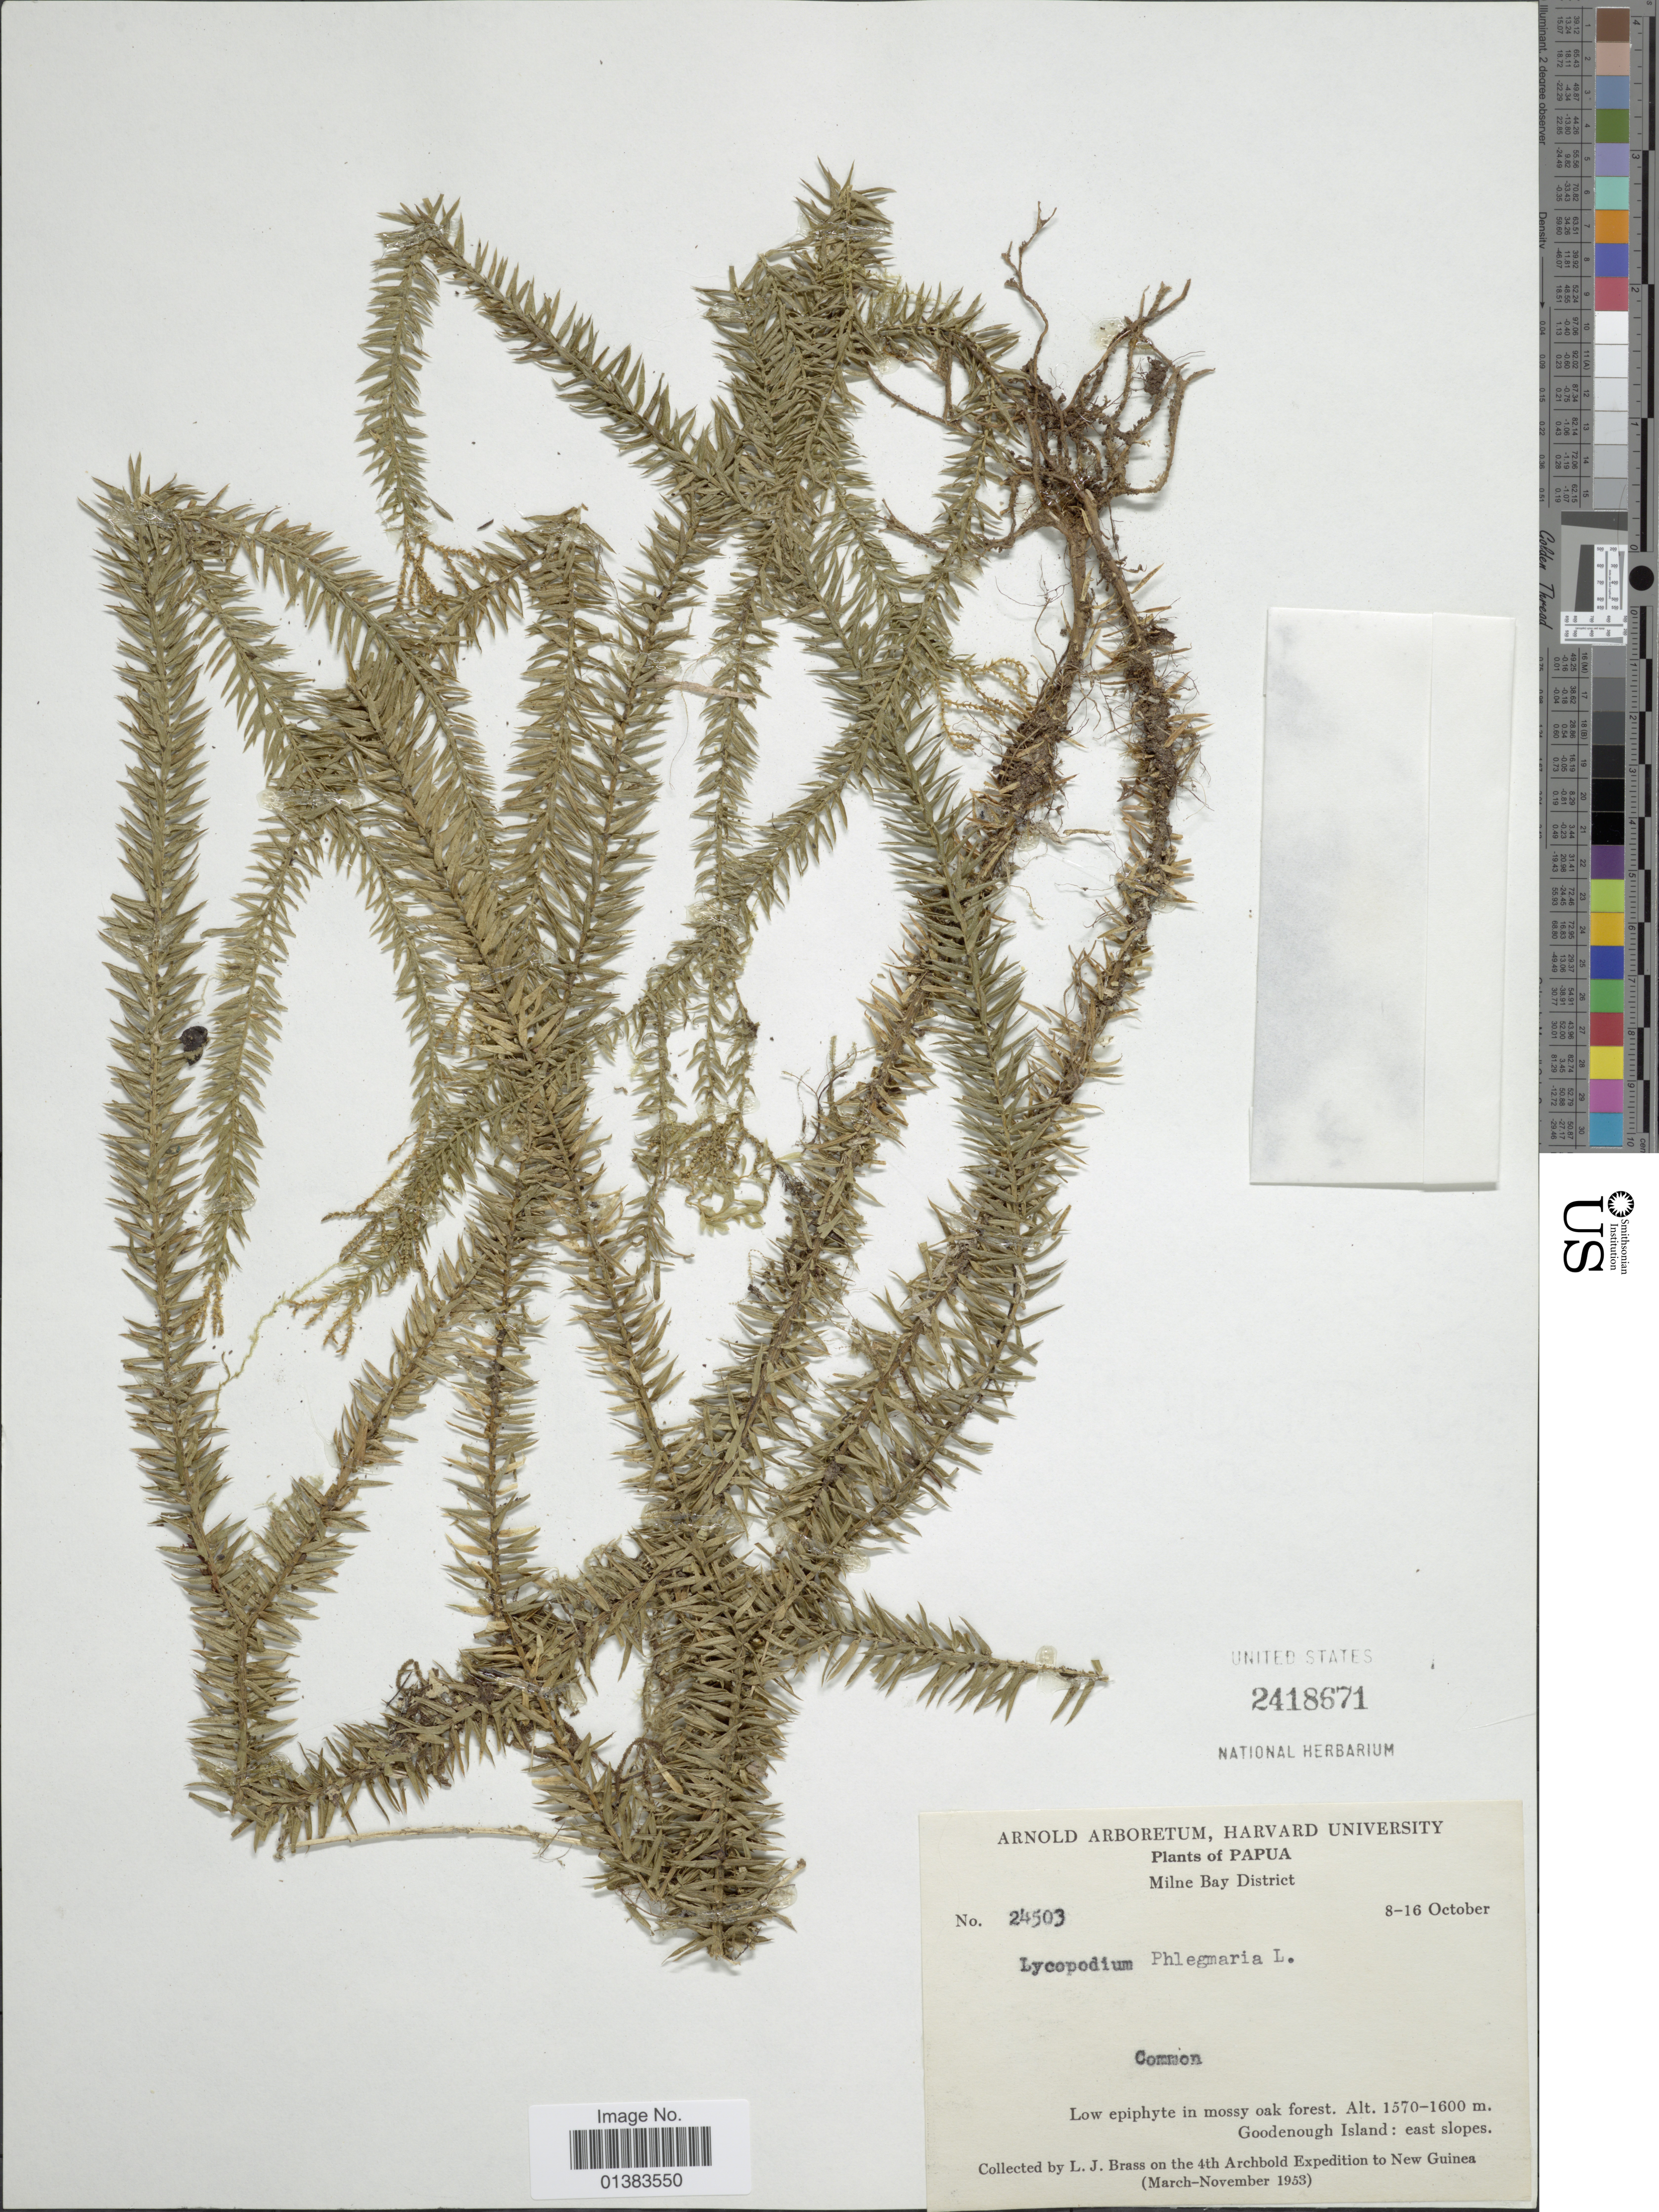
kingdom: Plantae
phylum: Tracheophyta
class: Lycopodiopsida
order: Lycopodiales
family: Lycopodiaceae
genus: Phlegmariurus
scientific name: Phlegmariurus ledermannii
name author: (Herter) A. R. Field & Bostock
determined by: Field, A. R.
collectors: L. J. Brass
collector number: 24503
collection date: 1953-10-08/1953-10-16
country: Papua New Guinea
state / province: Milne Bay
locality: Goodenough Island: east slopes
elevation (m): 1570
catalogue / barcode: US 2418671